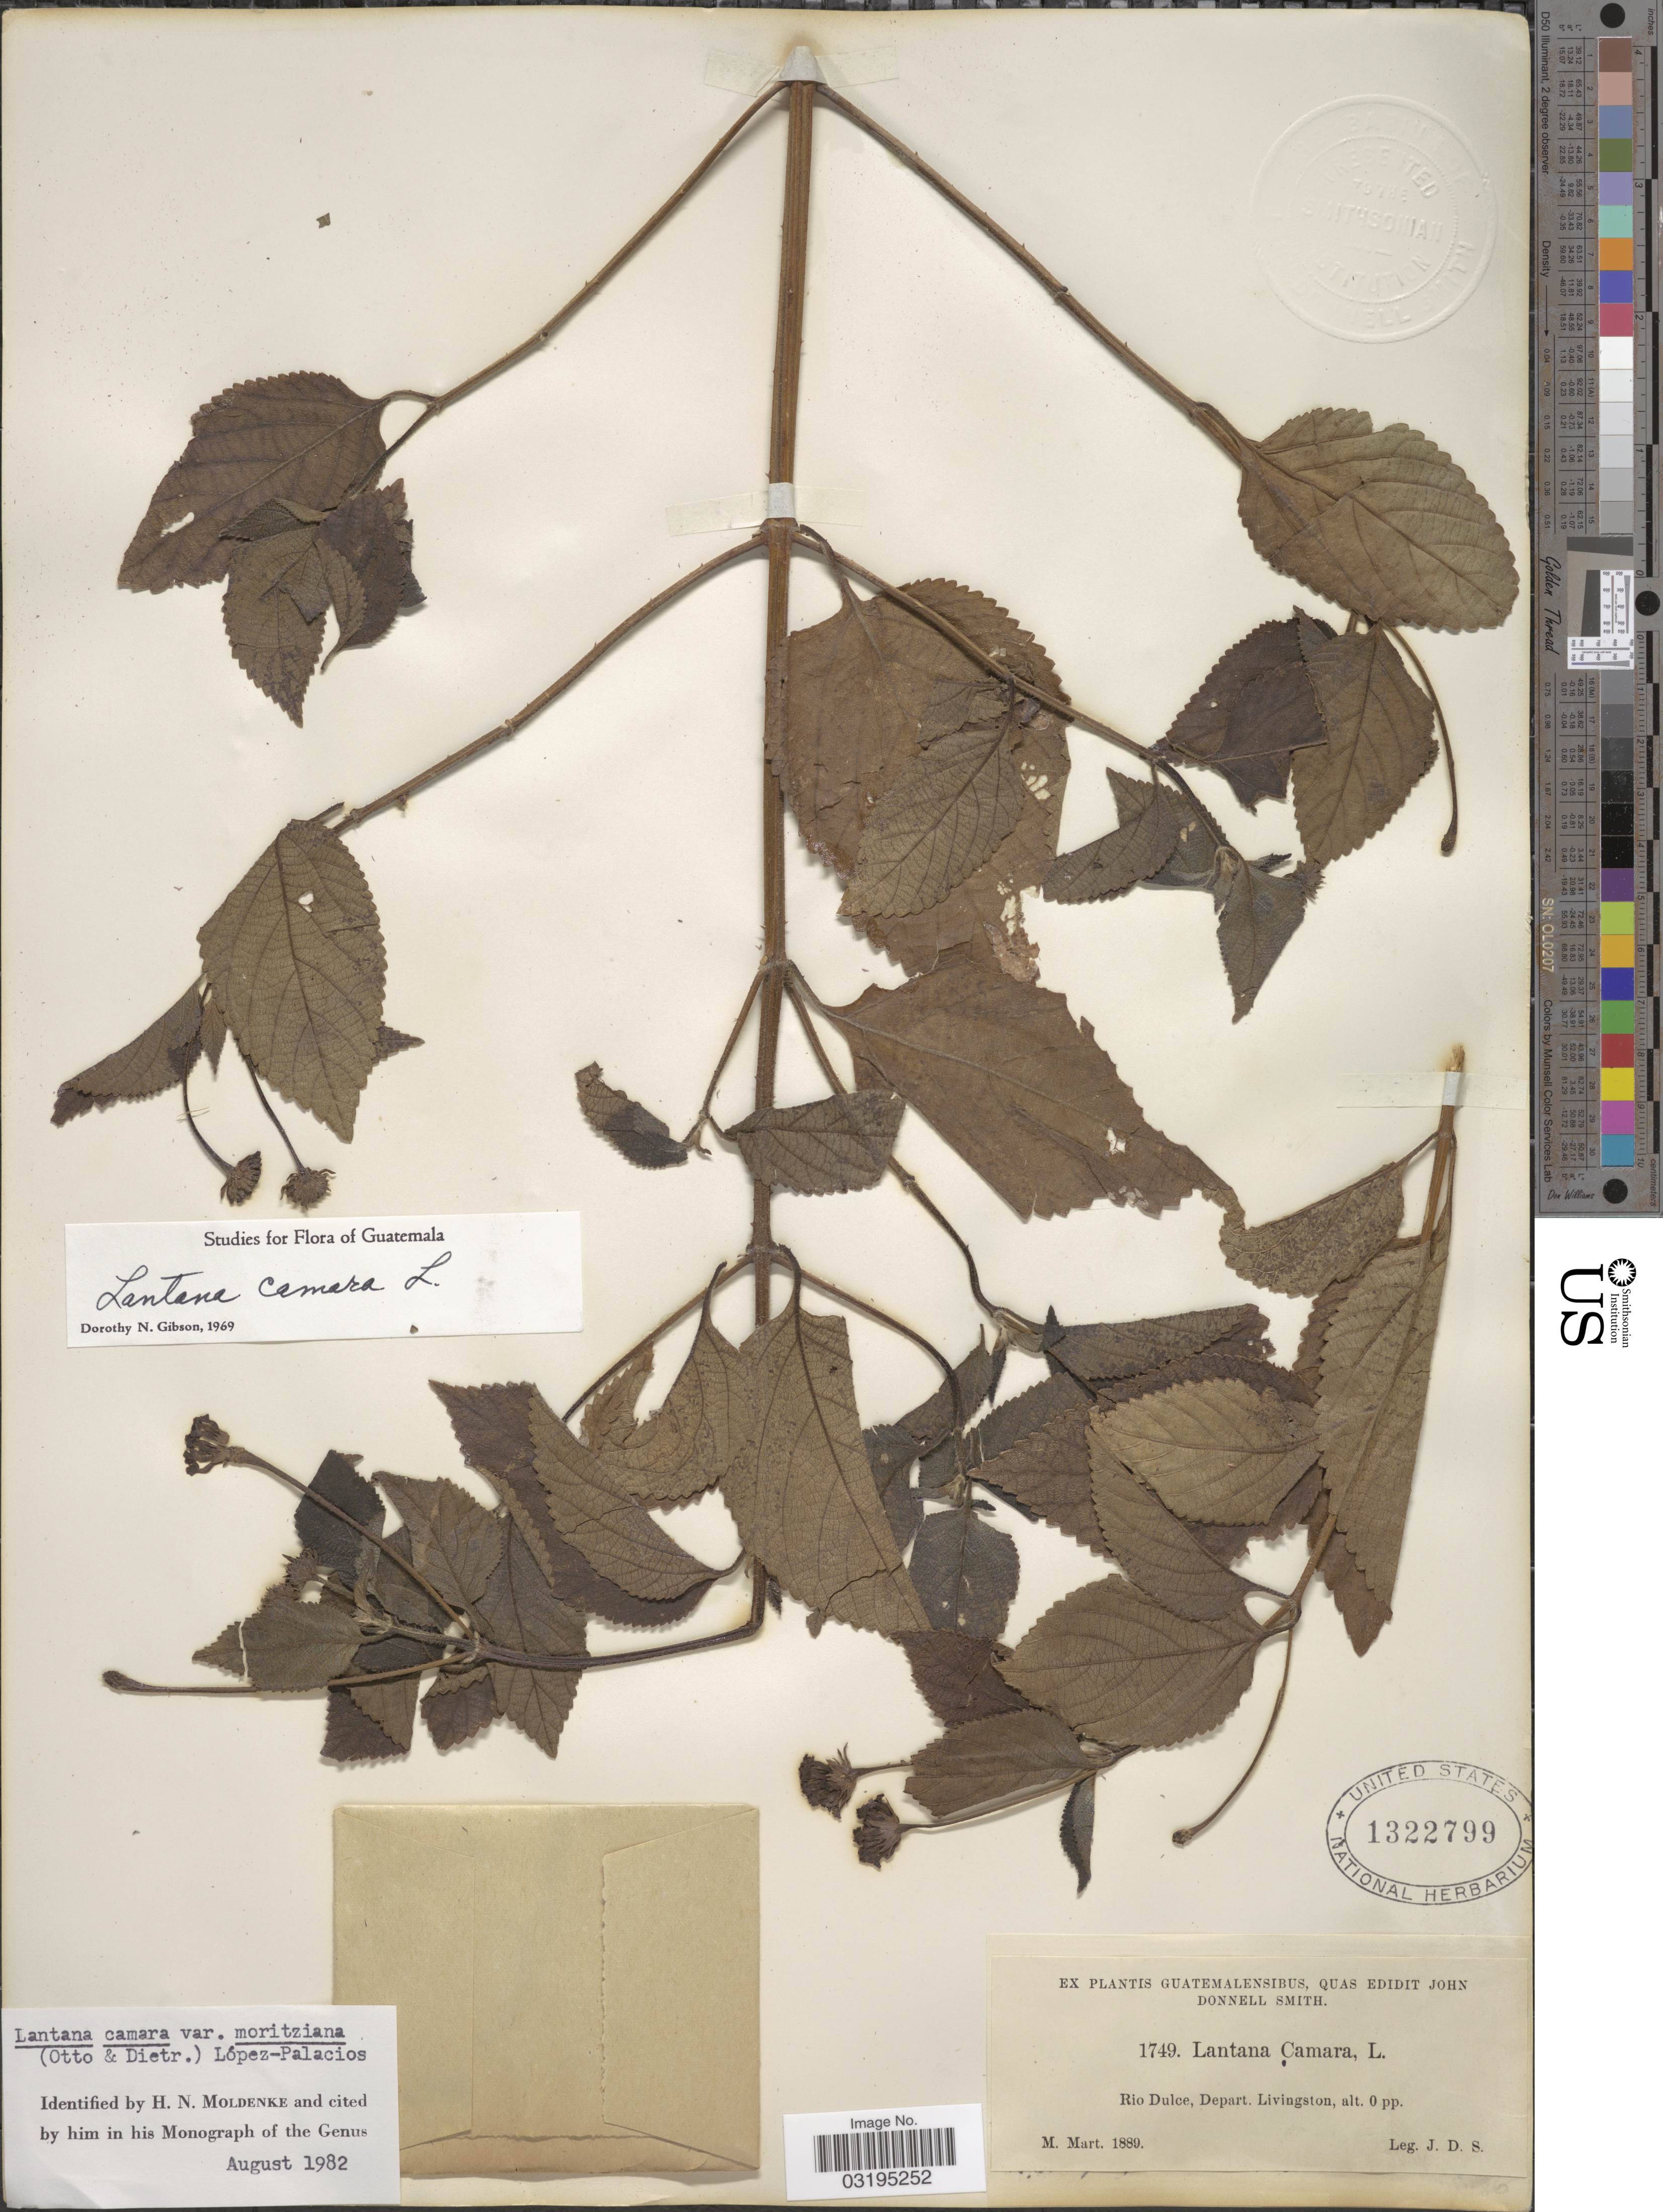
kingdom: Plantae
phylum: Tracheophyta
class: Magnoliopsida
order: Lamiales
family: Verbenaceae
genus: Lantana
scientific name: Lantana camara var. moritziana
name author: (Otto & A. Dietr.) López-Pal.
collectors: J. Donnell Smith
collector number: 1749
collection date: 1889-03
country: Guatemala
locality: Rio Dulce, Depart. Livingston.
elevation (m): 0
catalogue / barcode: US 1322799